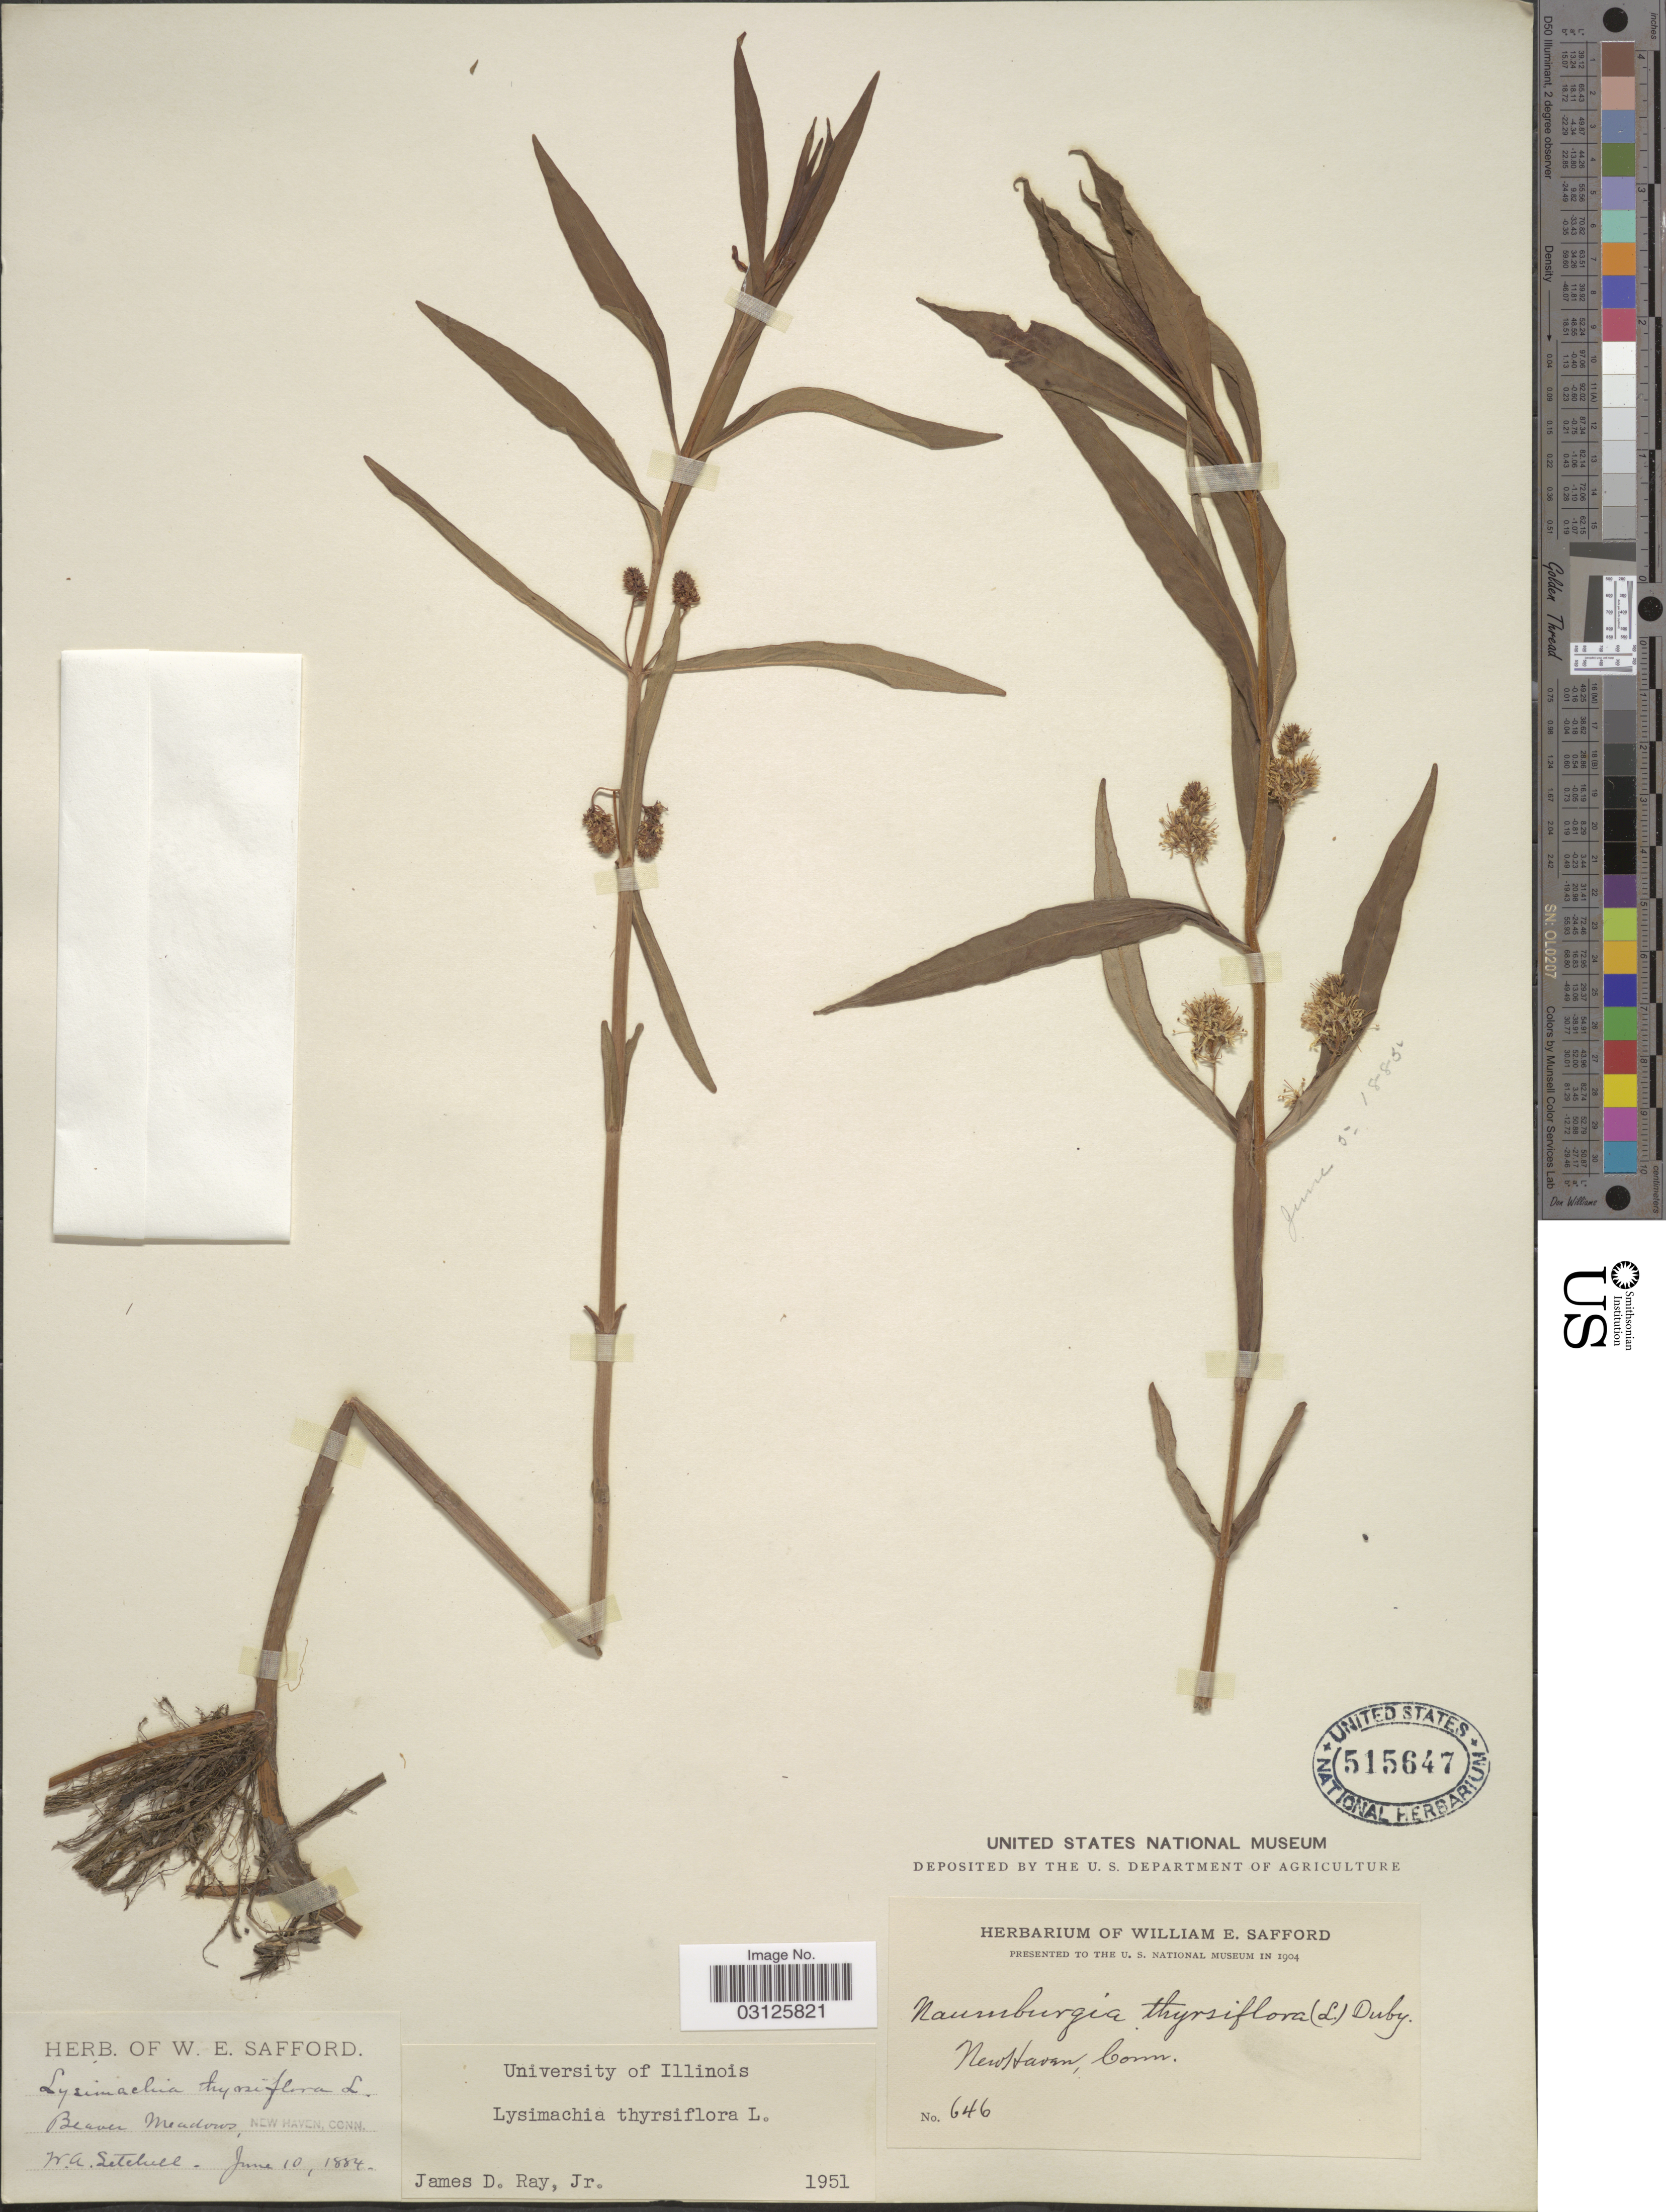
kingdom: Plantae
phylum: Tracheophyta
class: Magnoliopsida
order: Ericales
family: Primulaceae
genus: Lysimachia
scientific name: Lysimachia thyrsiflora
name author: L.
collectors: W. Setchell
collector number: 646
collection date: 1884-06-10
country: United States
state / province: Connecticut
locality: Beaver Meadows, New Haven, Conn.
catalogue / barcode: US 515647